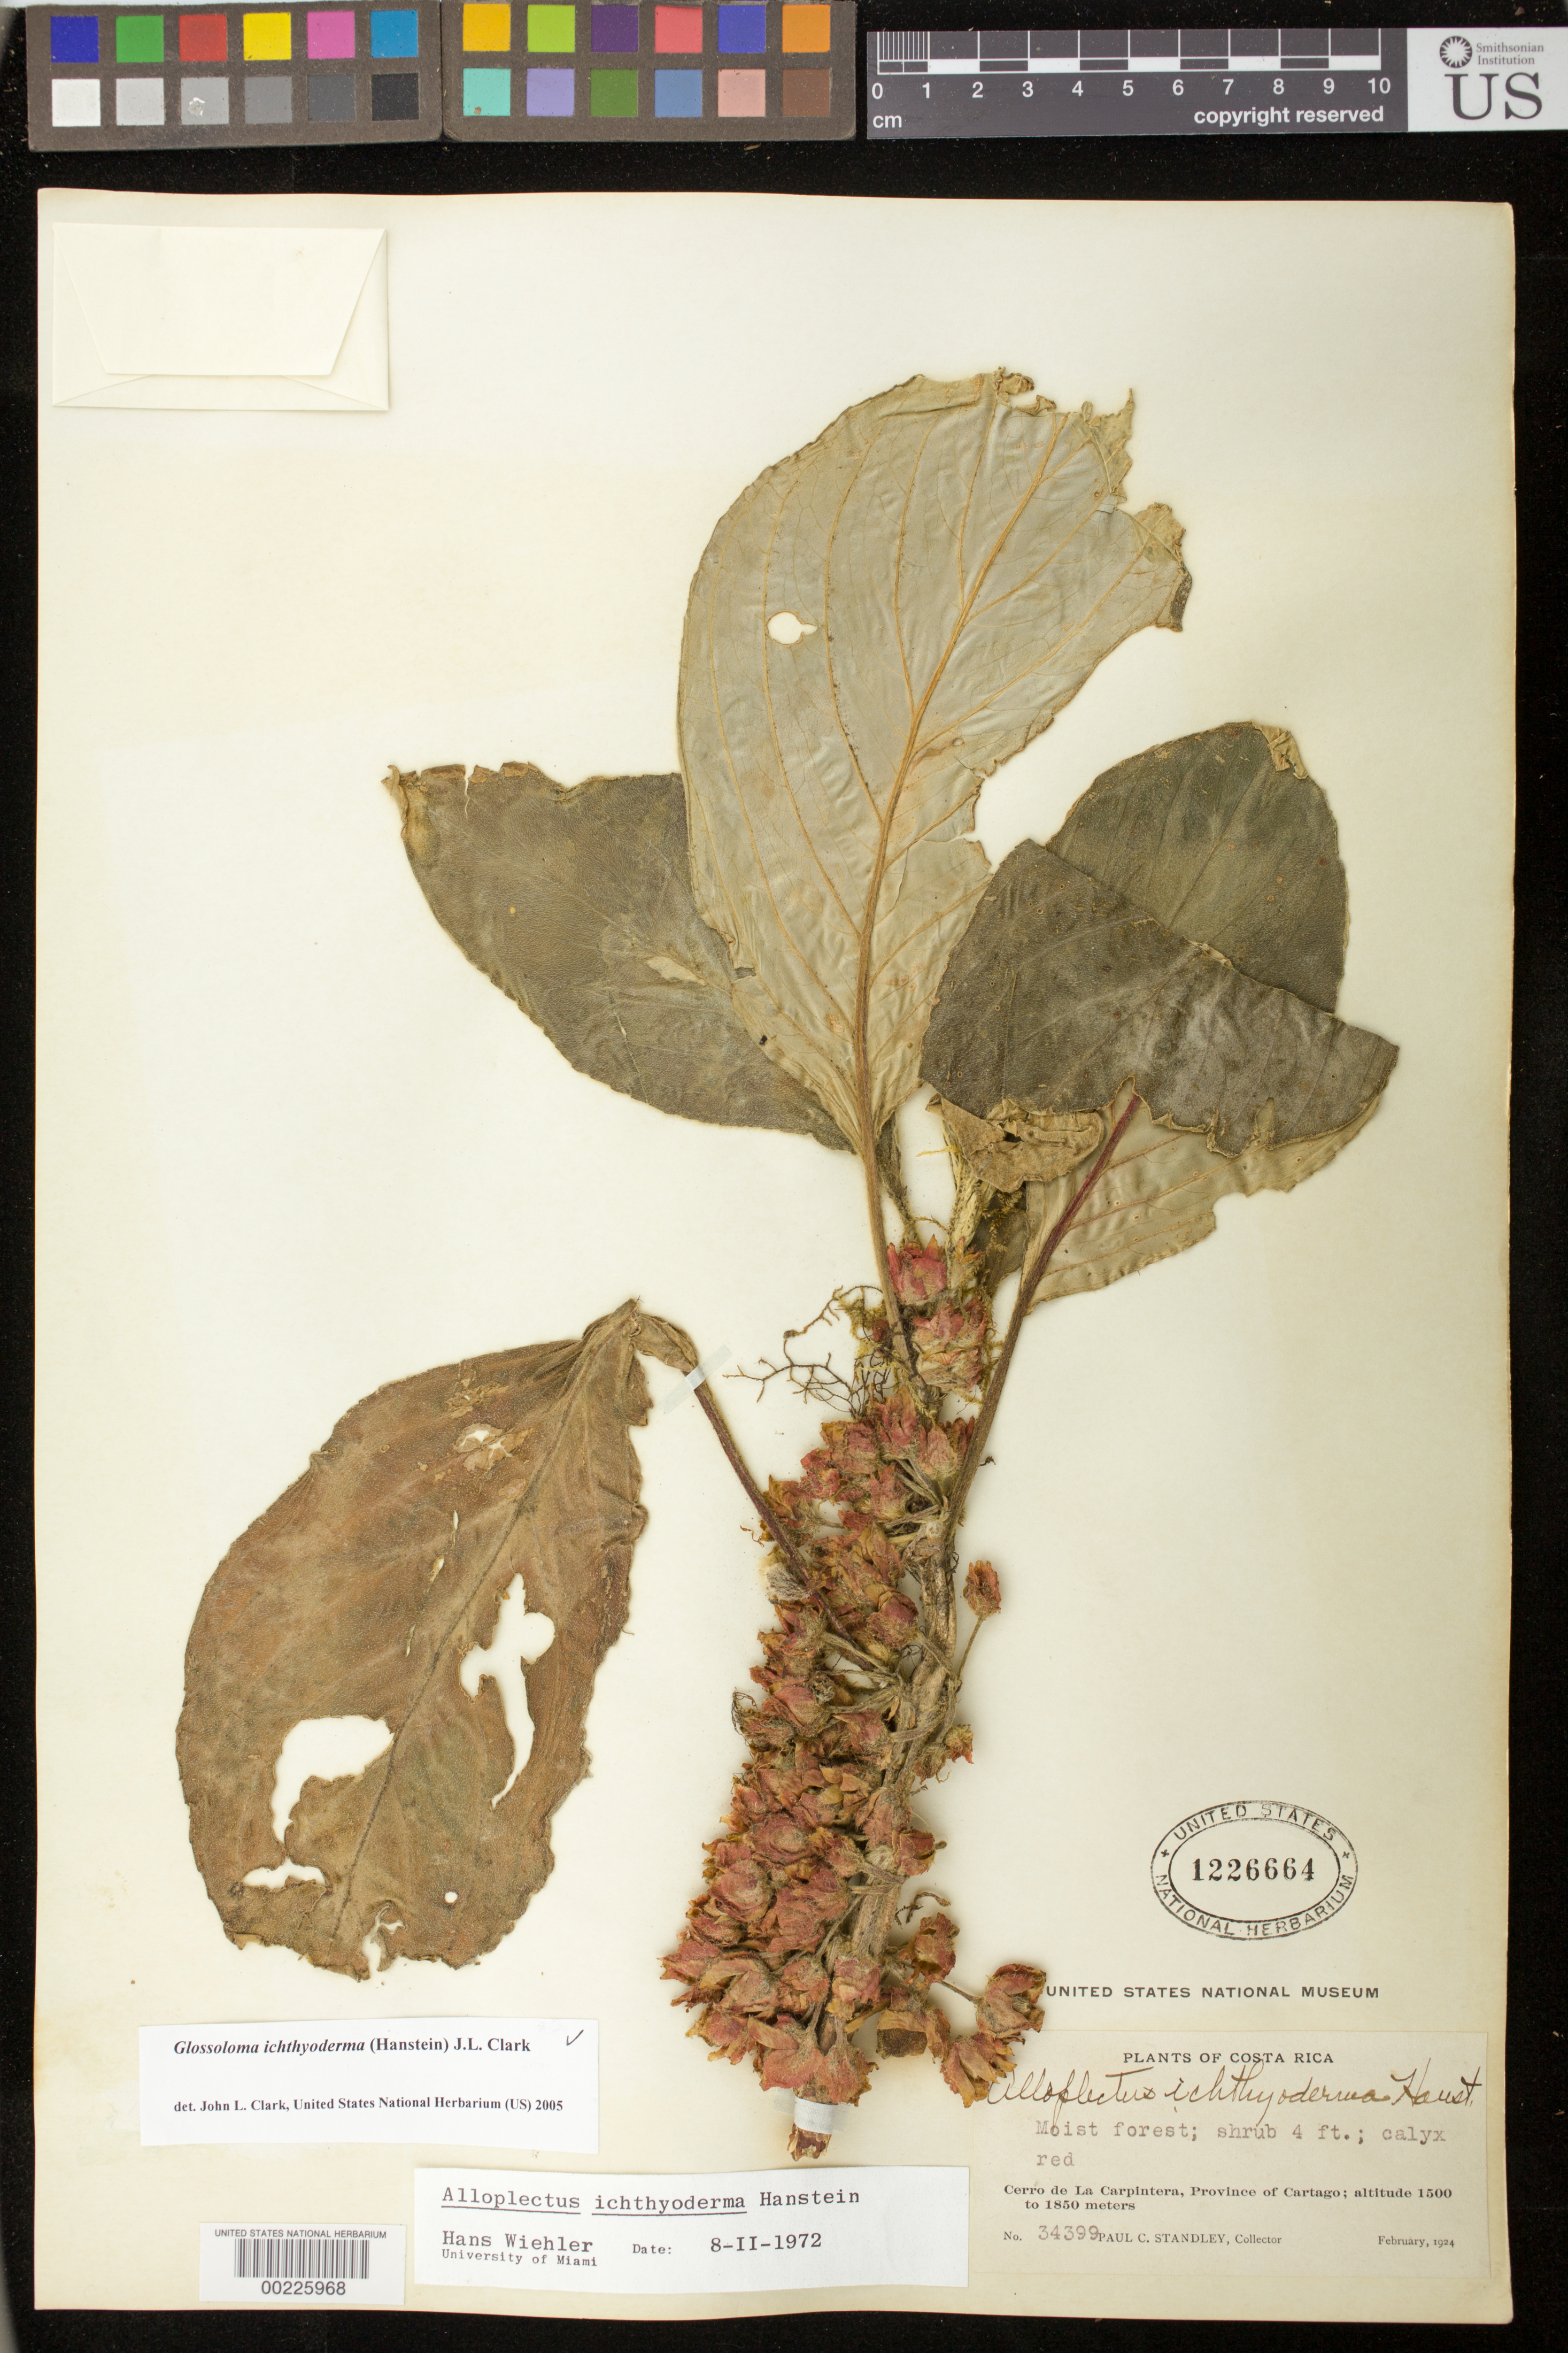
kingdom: Plantae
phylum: Tracheophyta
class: Magnoliopsida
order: Lamiales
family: Gesneriaceae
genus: Glossoloma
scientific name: Glossoloma ichthyoderma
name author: (Hanst.) J.L. Clark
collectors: P. C. Standley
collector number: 34399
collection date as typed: Feb 1924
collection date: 1924-02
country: Costa Rica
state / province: Cartago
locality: Cerro of La Carpintera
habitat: Moist forest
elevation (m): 1500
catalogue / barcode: US 1226664